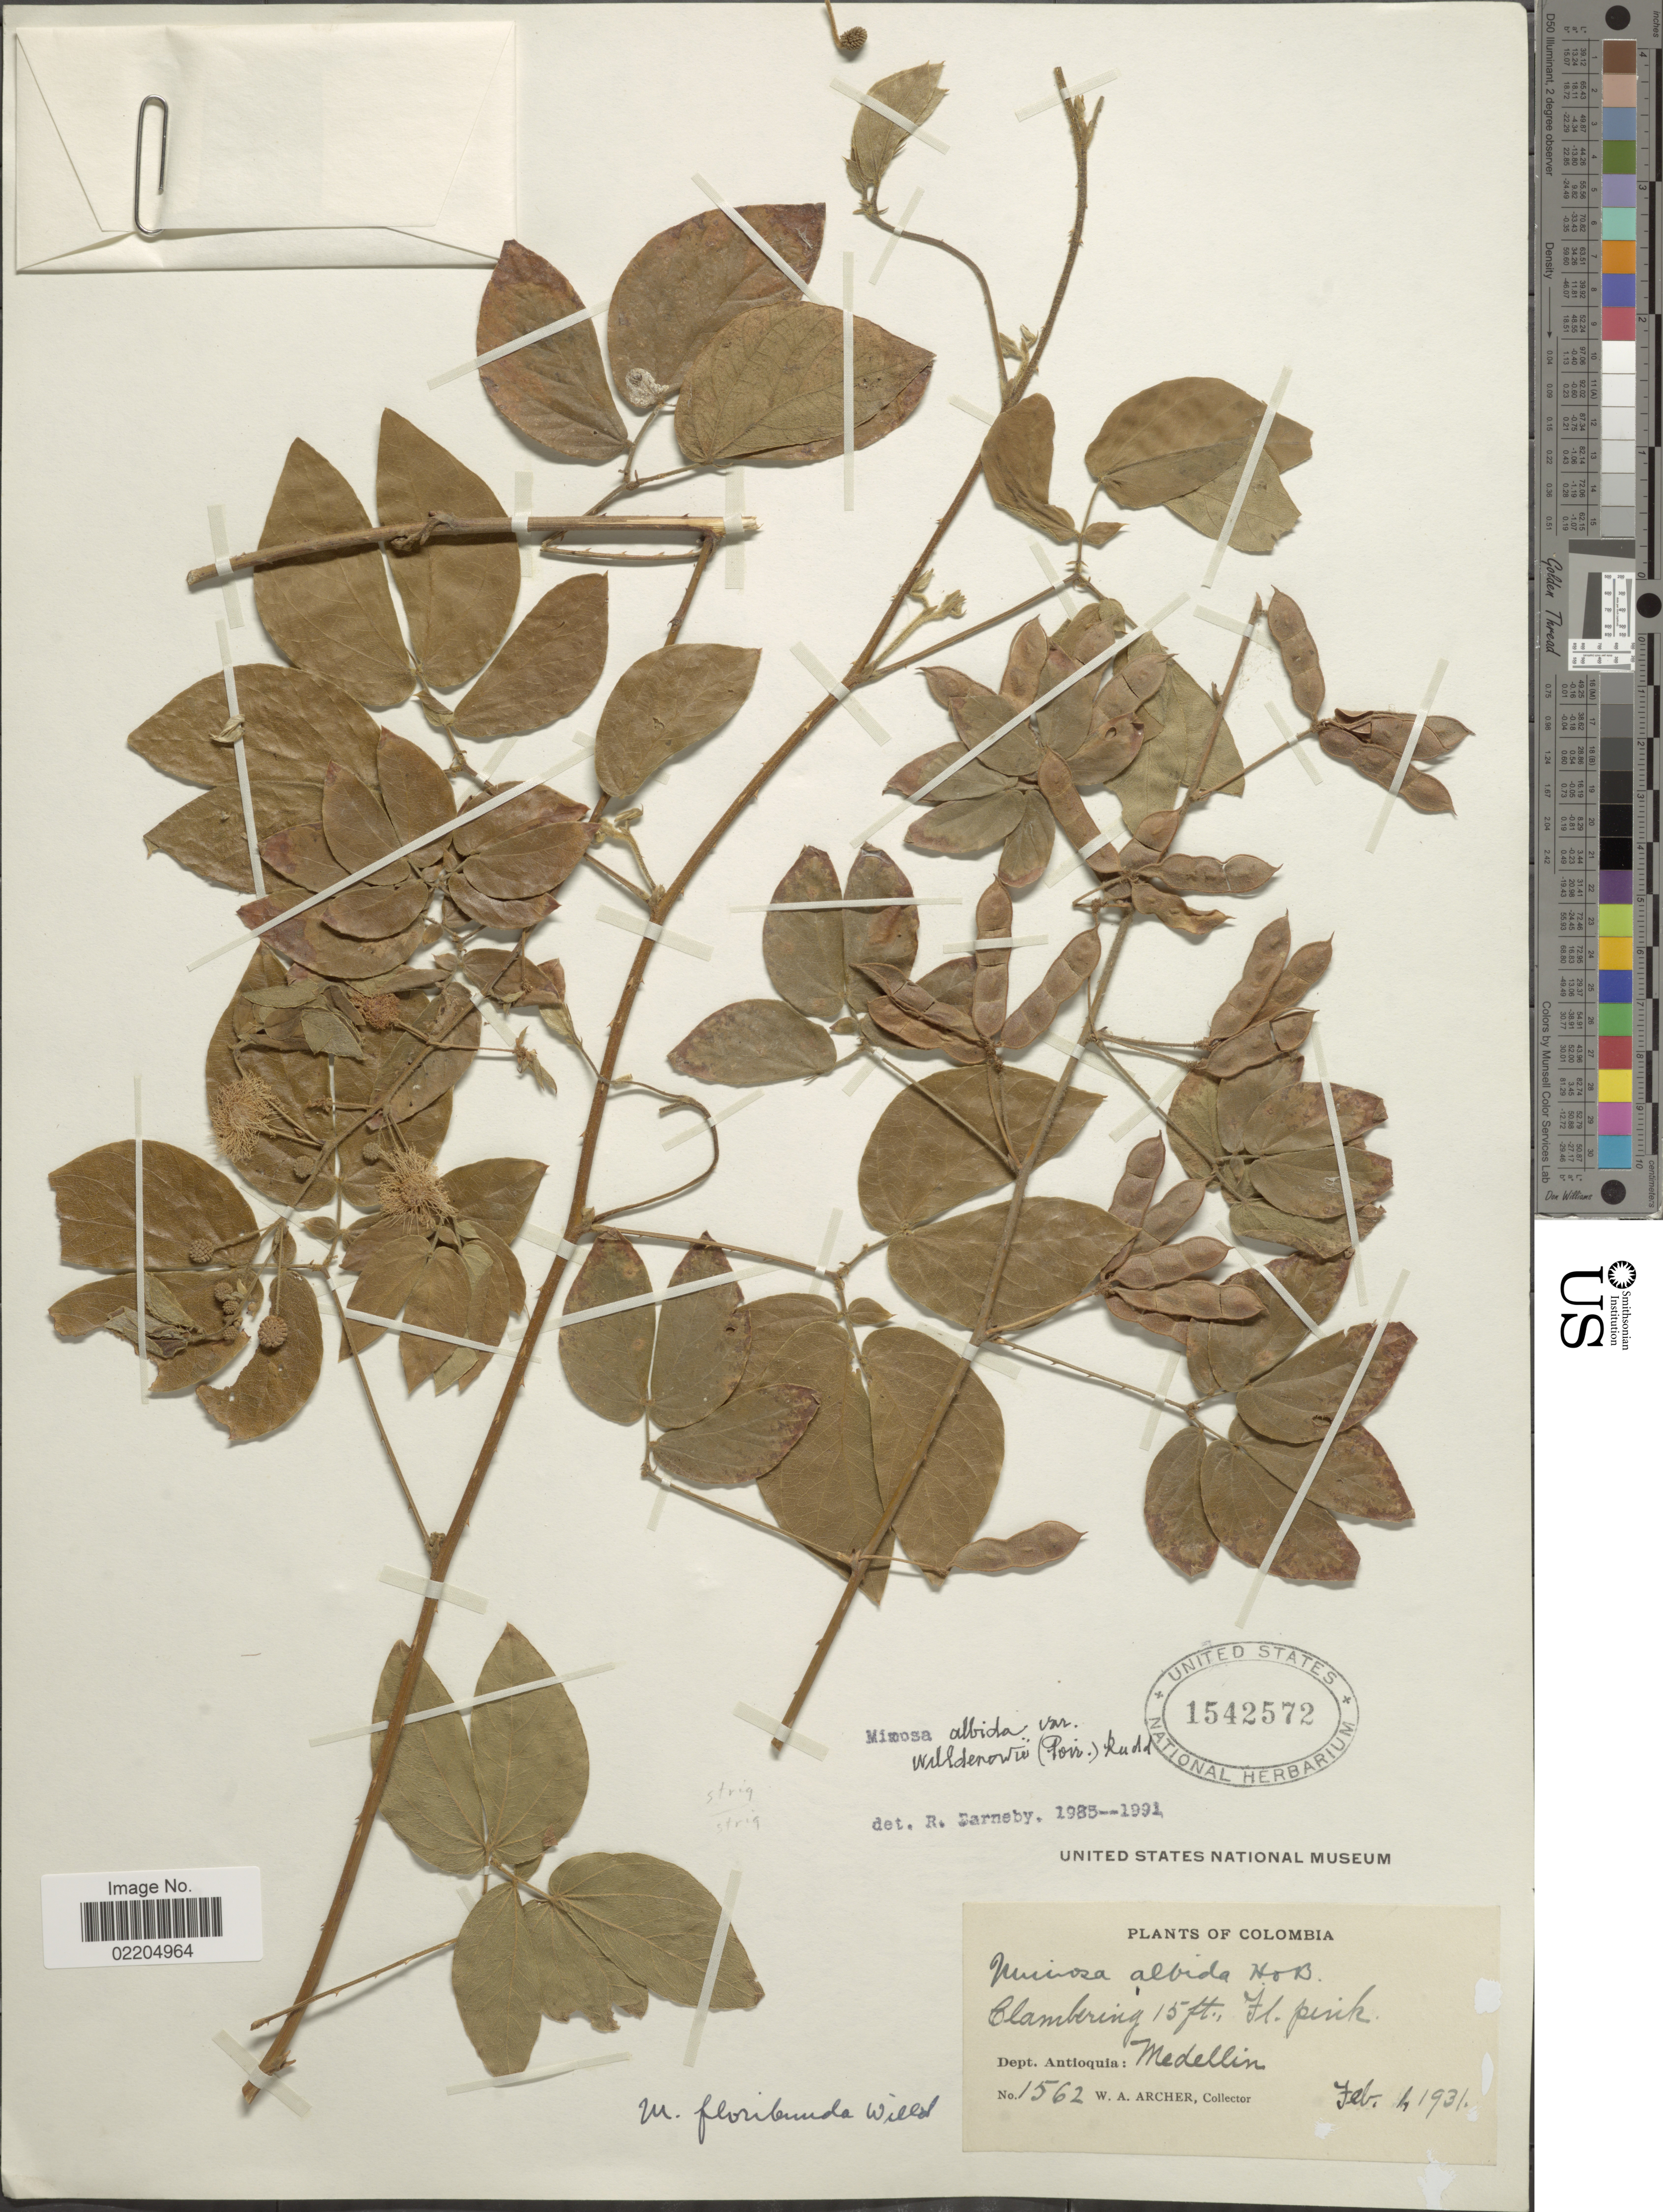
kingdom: Plantae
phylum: Tracheophyta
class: Magnoliopsida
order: Fabales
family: Fabaceae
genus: Mimosa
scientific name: Mimosa albida var. willdenowii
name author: (Poir.) Rudd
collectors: W. A. Archer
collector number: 1562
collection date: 1931-02-04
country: Colombia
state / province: Antioquia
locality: Medellin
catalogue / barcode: US 1542572